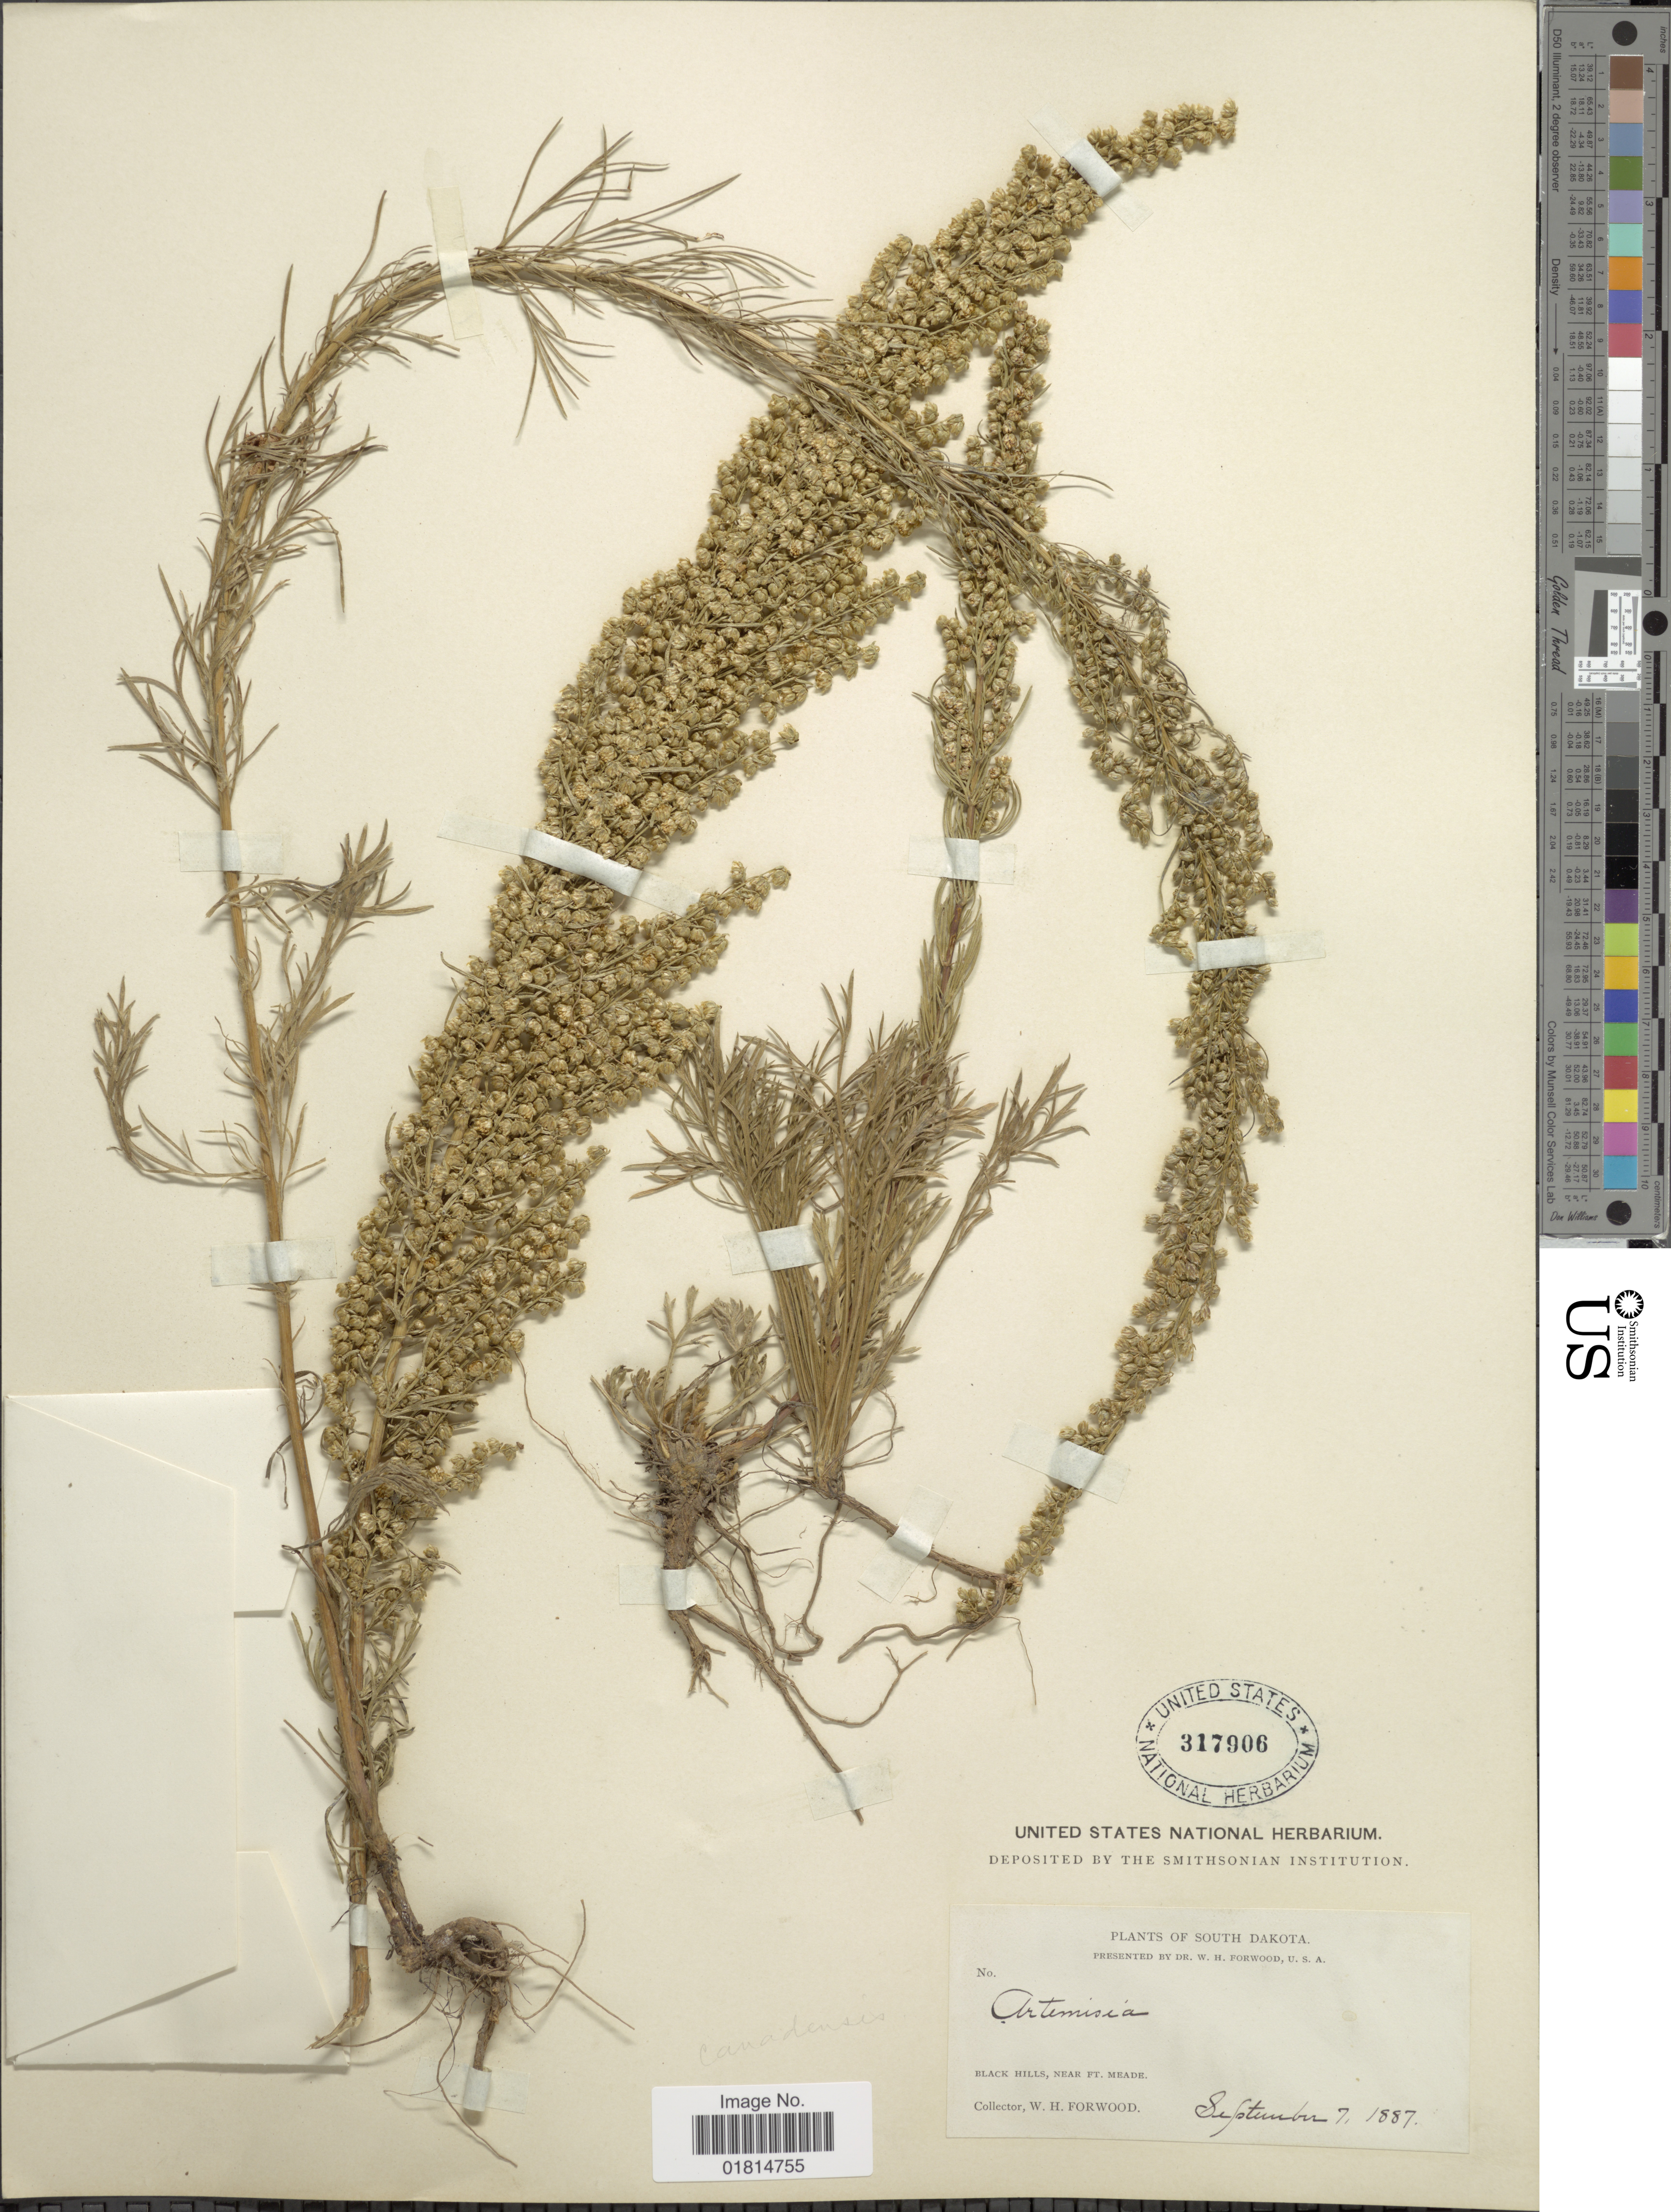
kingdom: Plantae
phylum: Tracheophyta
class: Magnoliopsida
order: Asterales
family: Asteraceae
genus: Artemisia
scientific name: Artemisia camporum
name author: Rydb.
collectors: W. Forwood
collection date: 1887-09-07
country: United States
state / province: South Dakota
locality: Black Hills, near Ft. Meade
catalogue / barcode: US 317906